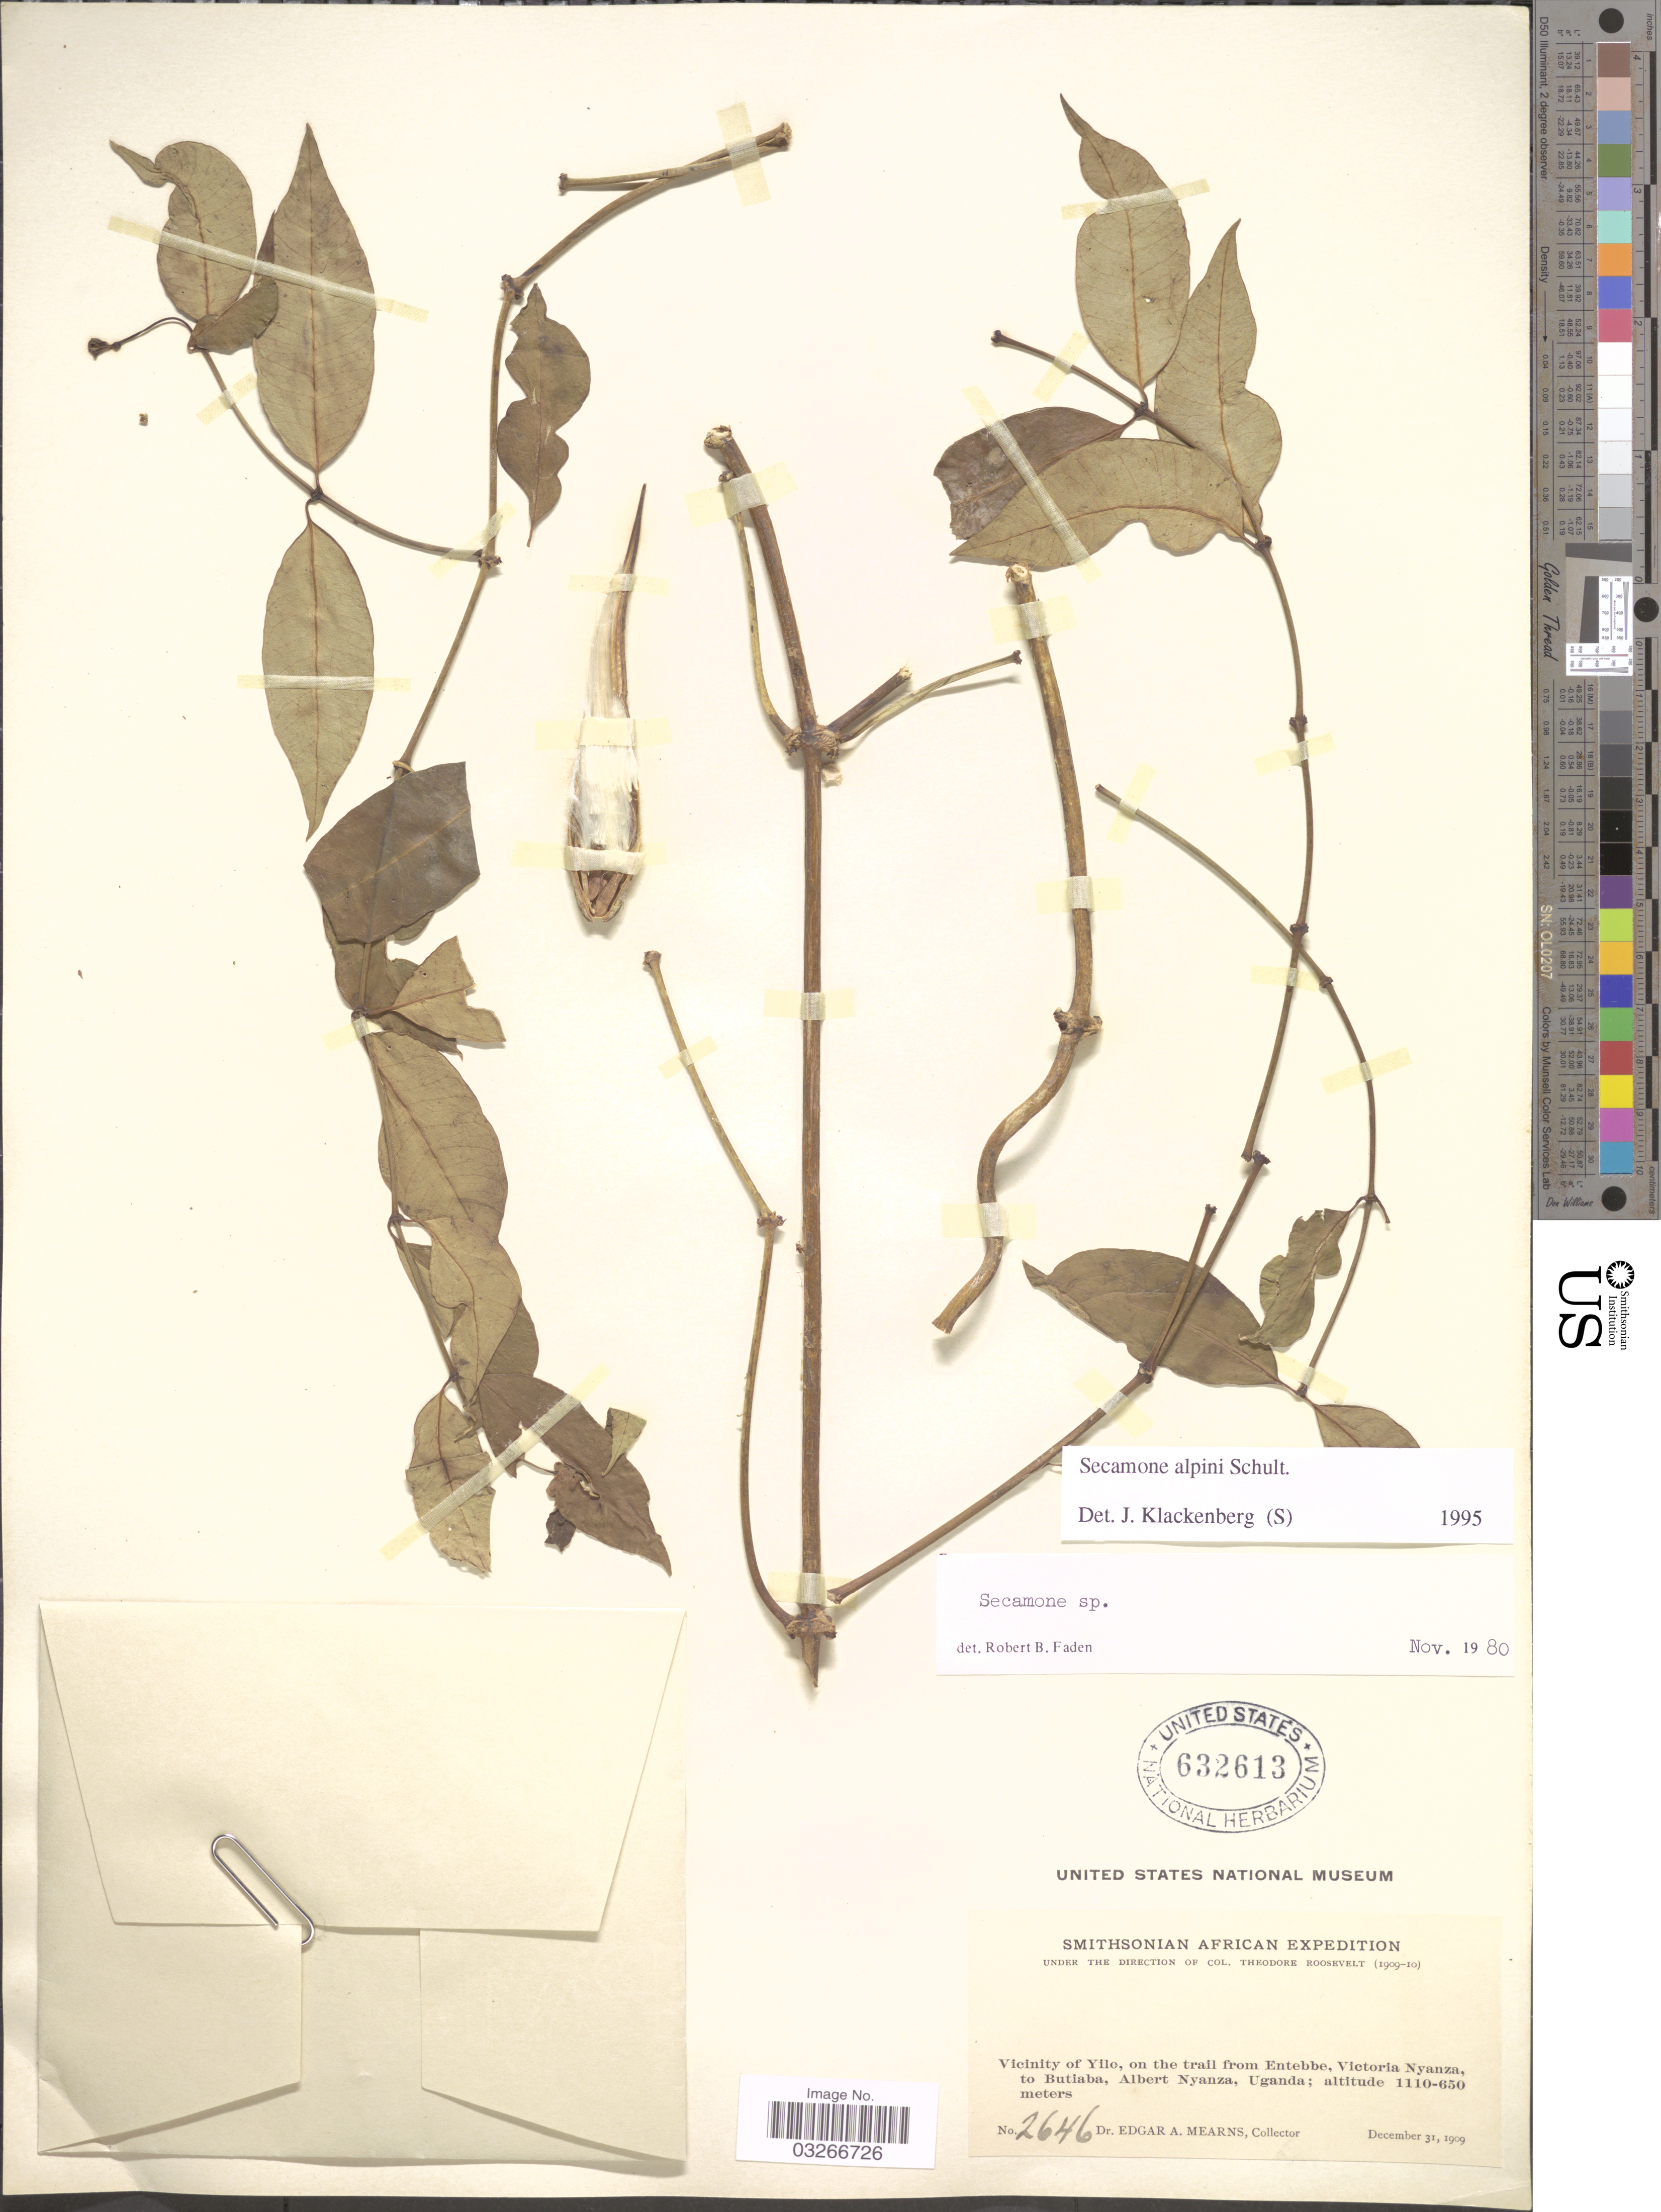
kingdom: Plantae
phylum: Tracheophyta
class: Magnoliopsida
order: Gentianales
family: Apocynaceae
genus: Secamone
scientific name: Secamone alpini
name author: Schult.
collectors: E. A. Mearns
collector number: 2646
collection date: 1909-12-31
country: Uganda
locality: Vicinity of Yilo, on the trail from Entebbe, Victoria Nyanza, to Butiaba, Albert Nyanza.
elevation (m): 650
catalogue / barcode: US 632613